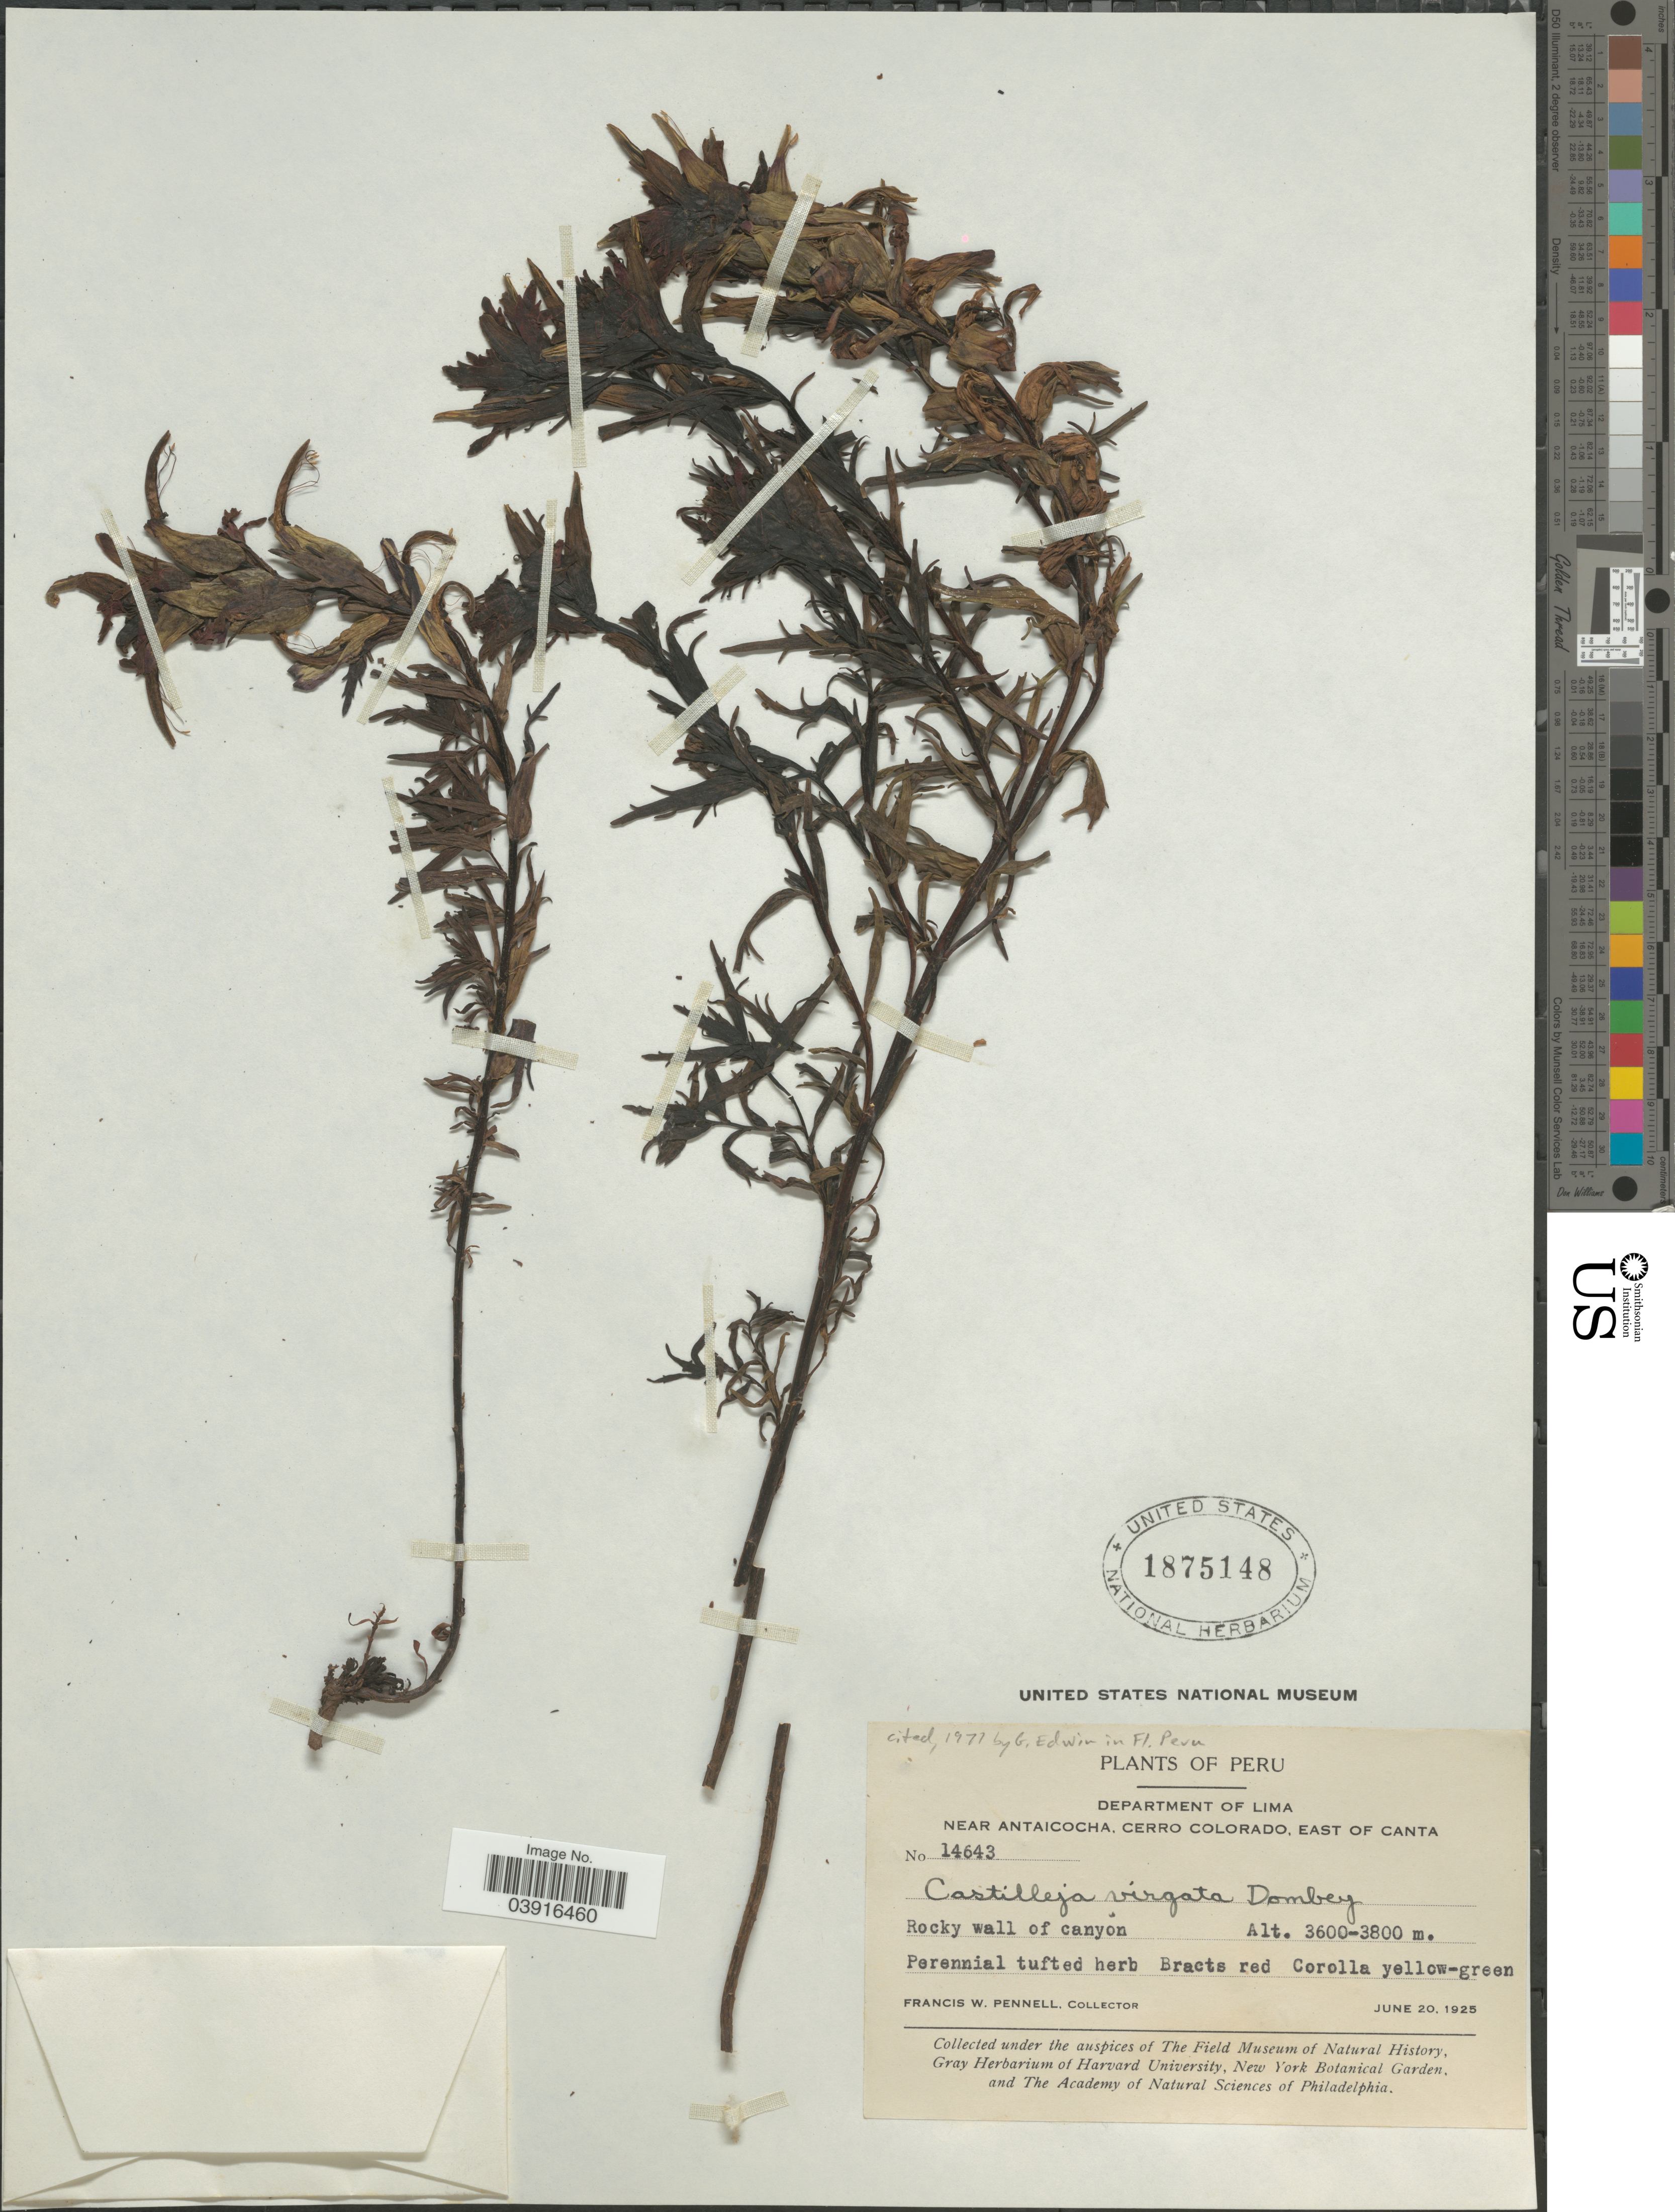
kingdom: Plantae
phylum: Tracheophyta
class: Magnoliopsida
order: Lamiales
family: Orobanchaceae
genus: Castilleja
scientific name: Castilleja virgata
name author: (Wedd.) Edwin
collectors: F. W. Pennell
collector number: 14643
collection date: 1925-06-20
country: Peru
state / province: Lima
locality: Department of Lima. Near Antaicocha, cerro Colorado, East of Canta.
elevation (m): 3600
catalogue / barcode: US 1875148